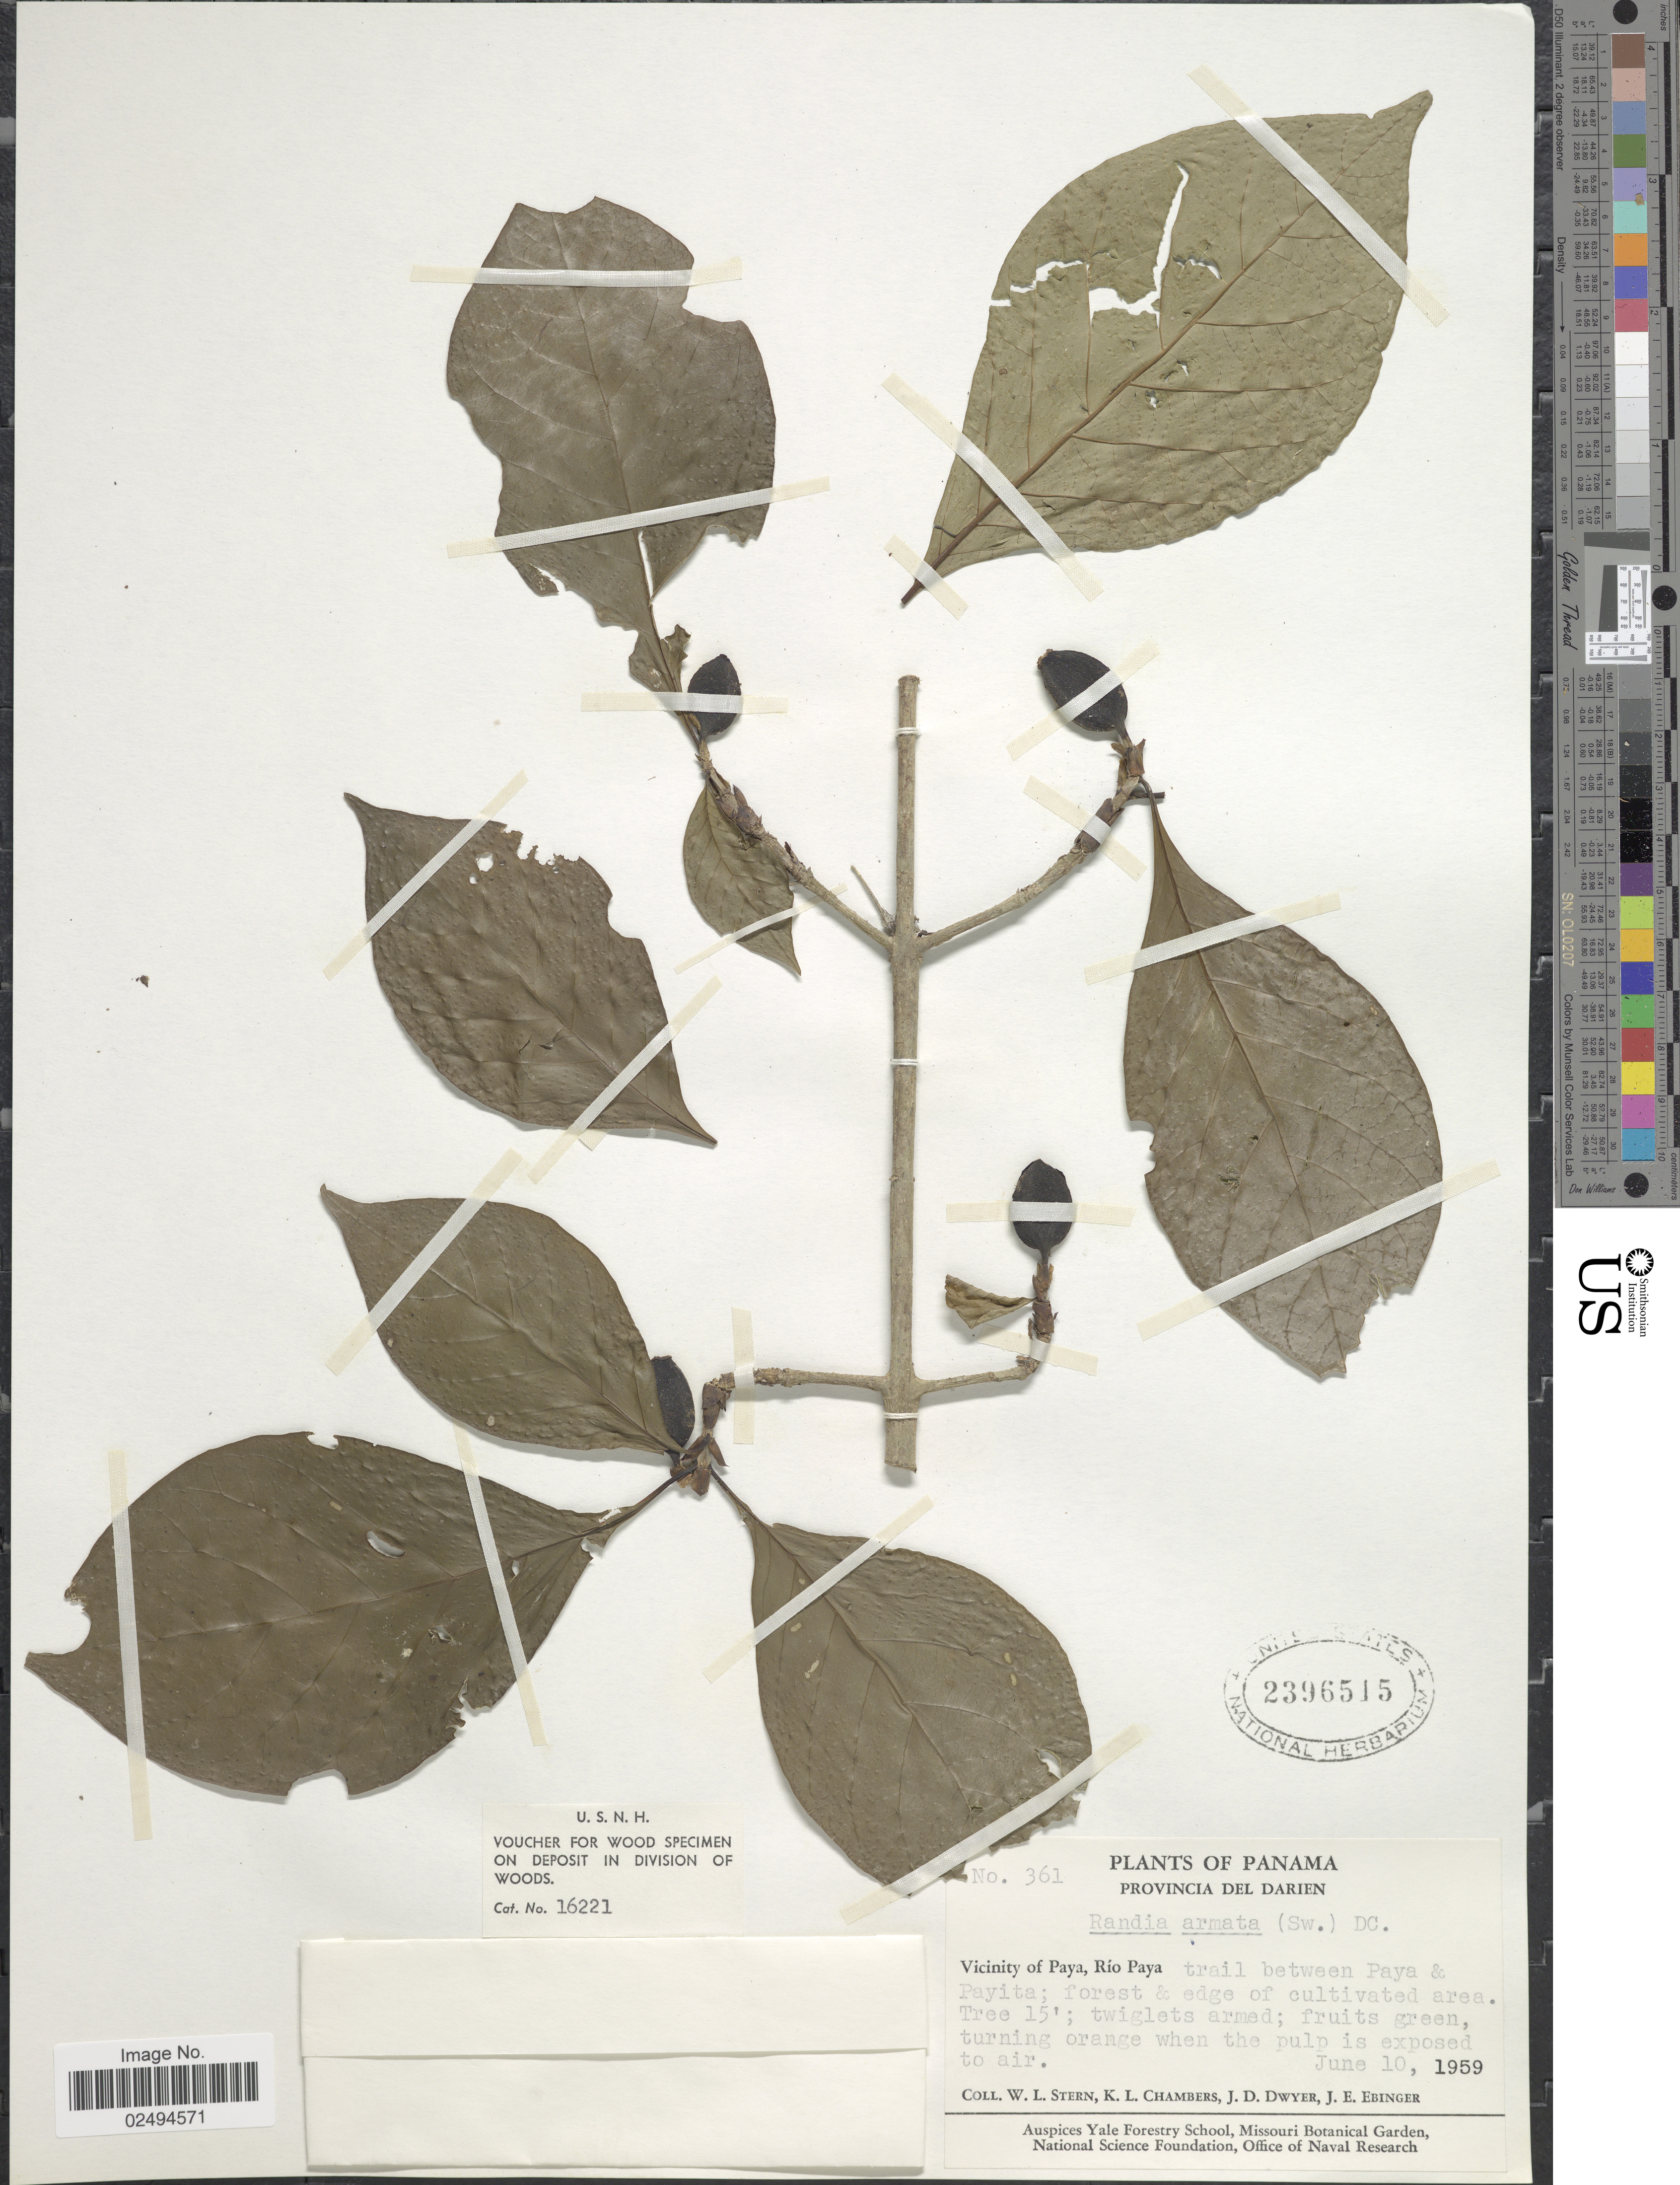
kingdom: Plantae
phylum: Tracheophyta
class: Magnoliopsida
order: Gentianales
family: Rubiaceae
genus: Randia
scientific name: Randia armata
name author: (Sw.) DC.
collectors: W. L. Stern, K. Chambers, J. D. Dwyer & J. Ebinger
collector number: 361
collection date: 1959-06-10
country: Panama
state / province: Darién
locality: Provincia del Darien. Vicinity of Paya, Rio Paya, trail between Paya & Payita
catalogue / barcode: US 2396515